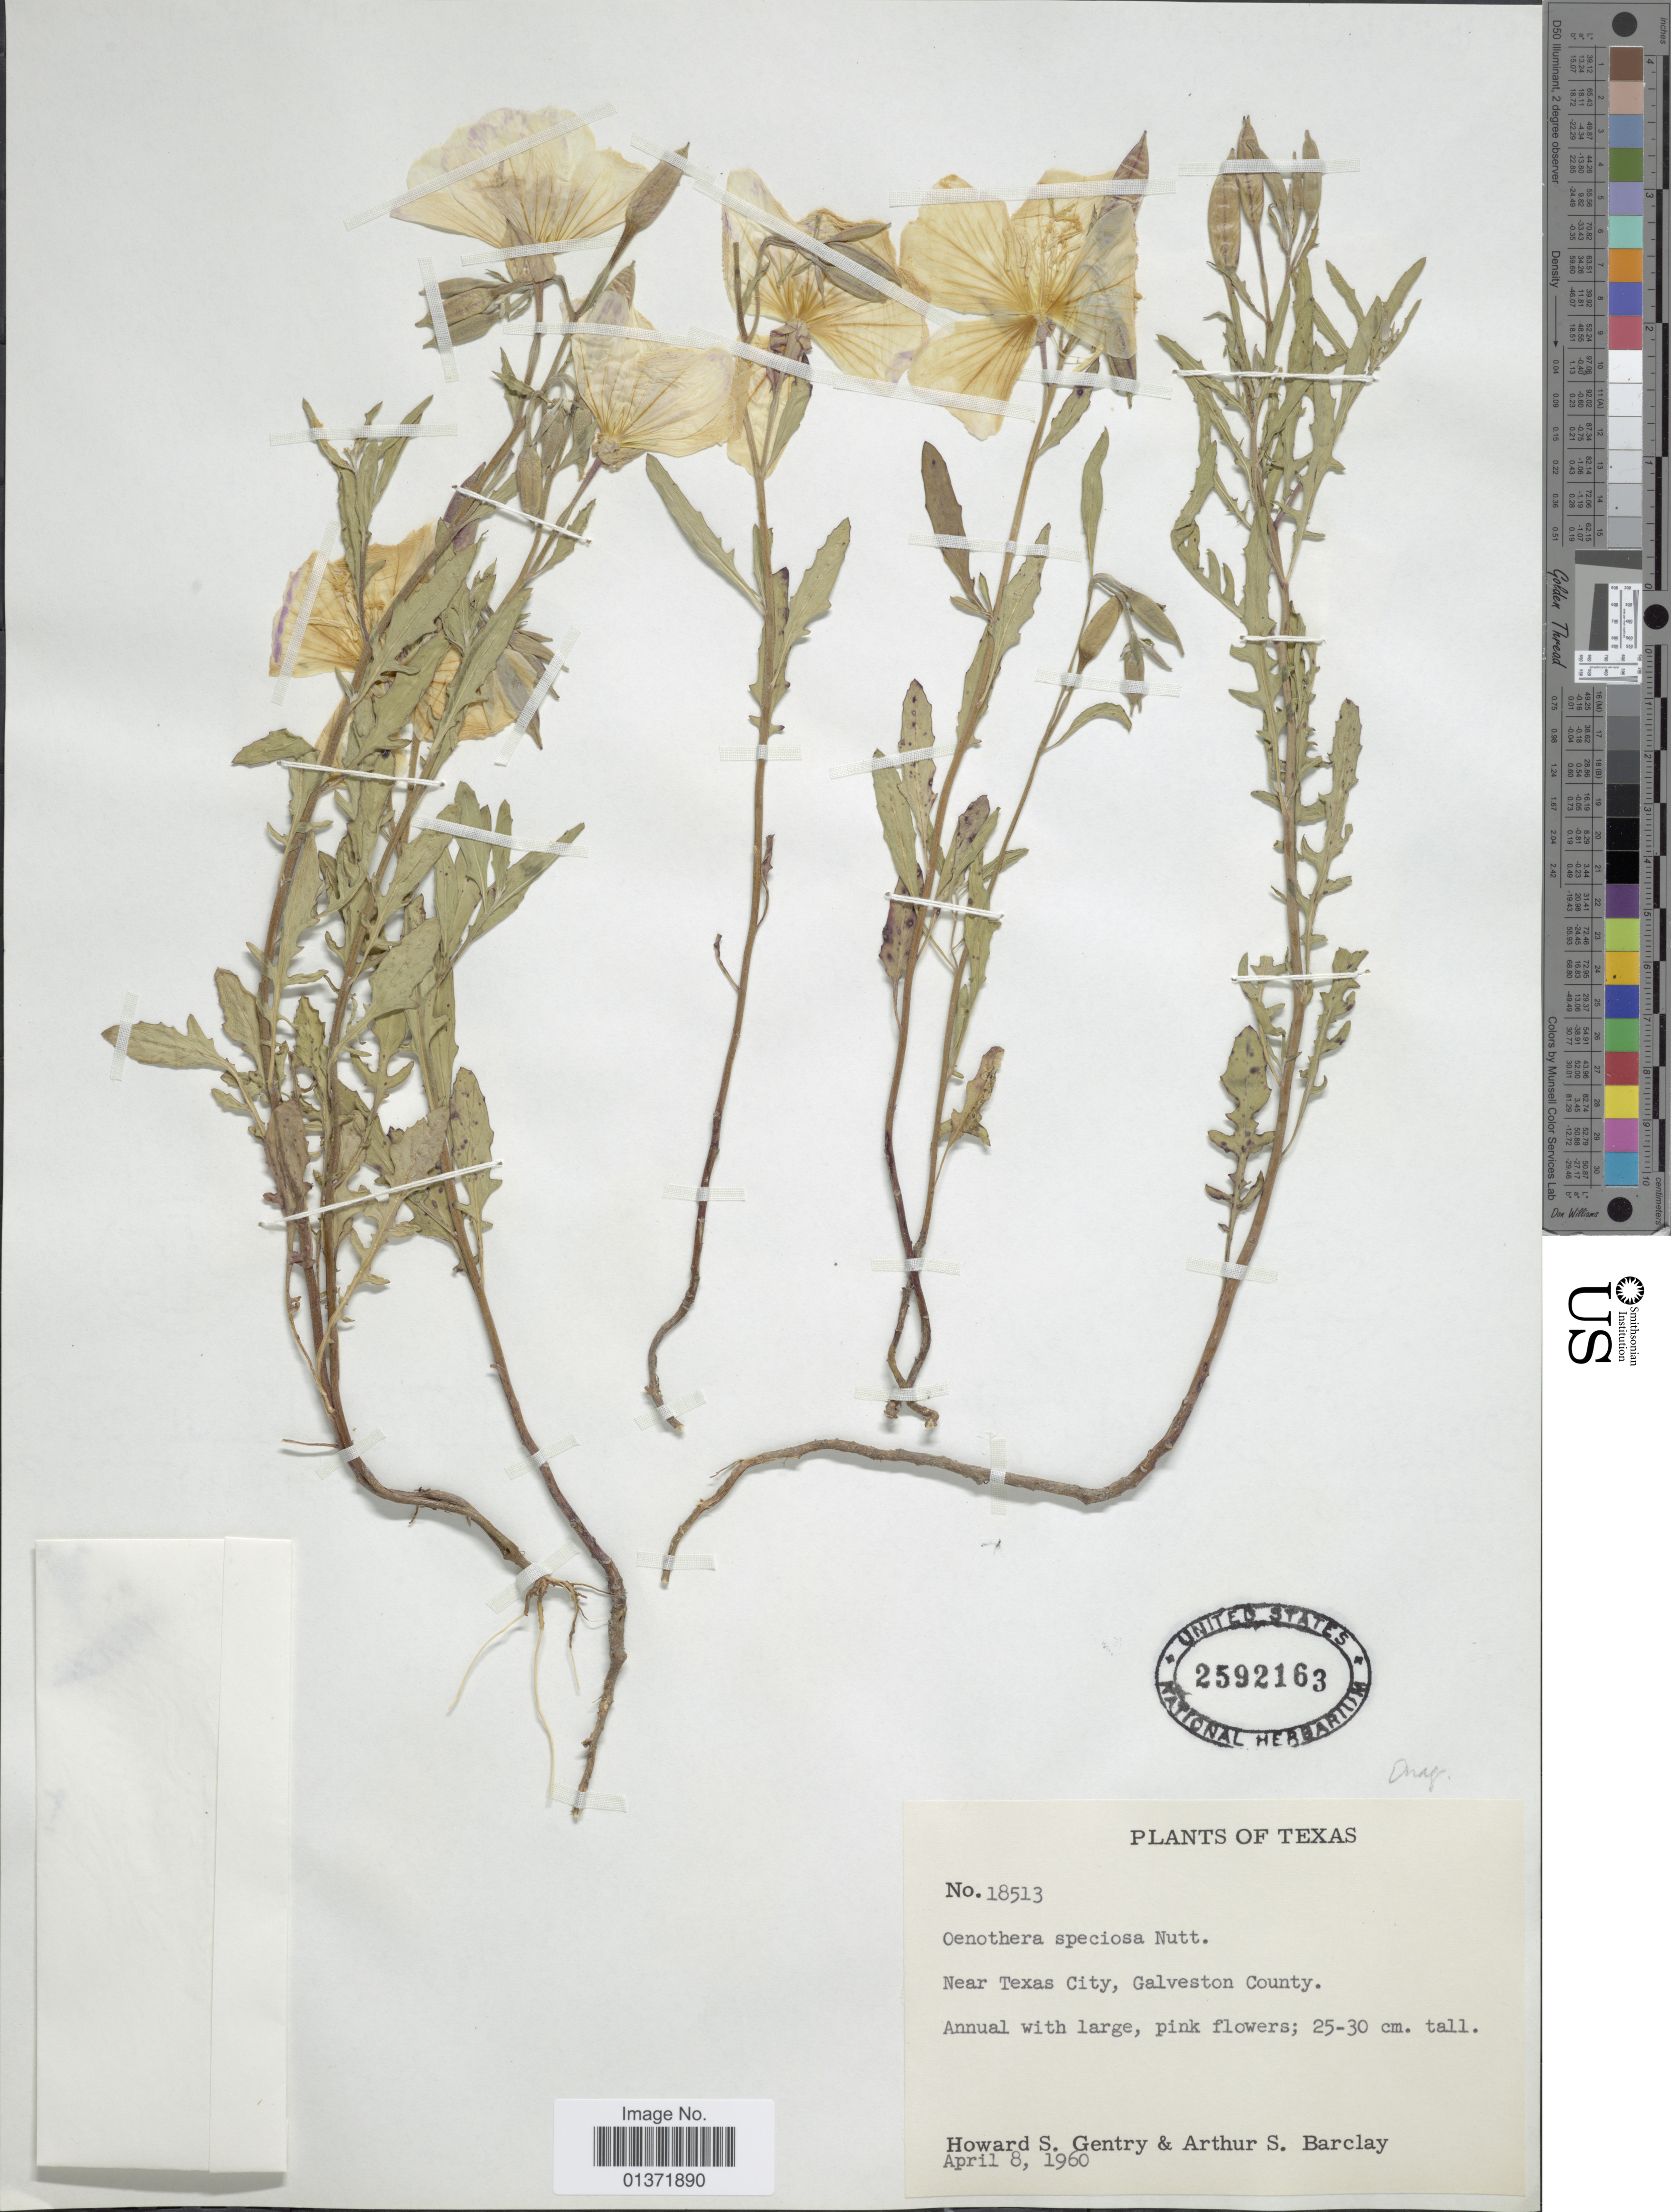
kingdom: Plantae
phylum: Tracheophyta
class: Magnoliopsida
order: Myrtales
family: Onagraceae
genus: Oenothera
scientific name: Oenothera speciosa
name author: Nutt.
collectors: H. S. Gentry & A. S. Barclay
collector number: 18513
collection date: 1960-04-08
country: United States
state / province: Texas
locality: Near Texas City, Galveston County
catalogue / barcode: US 2592163